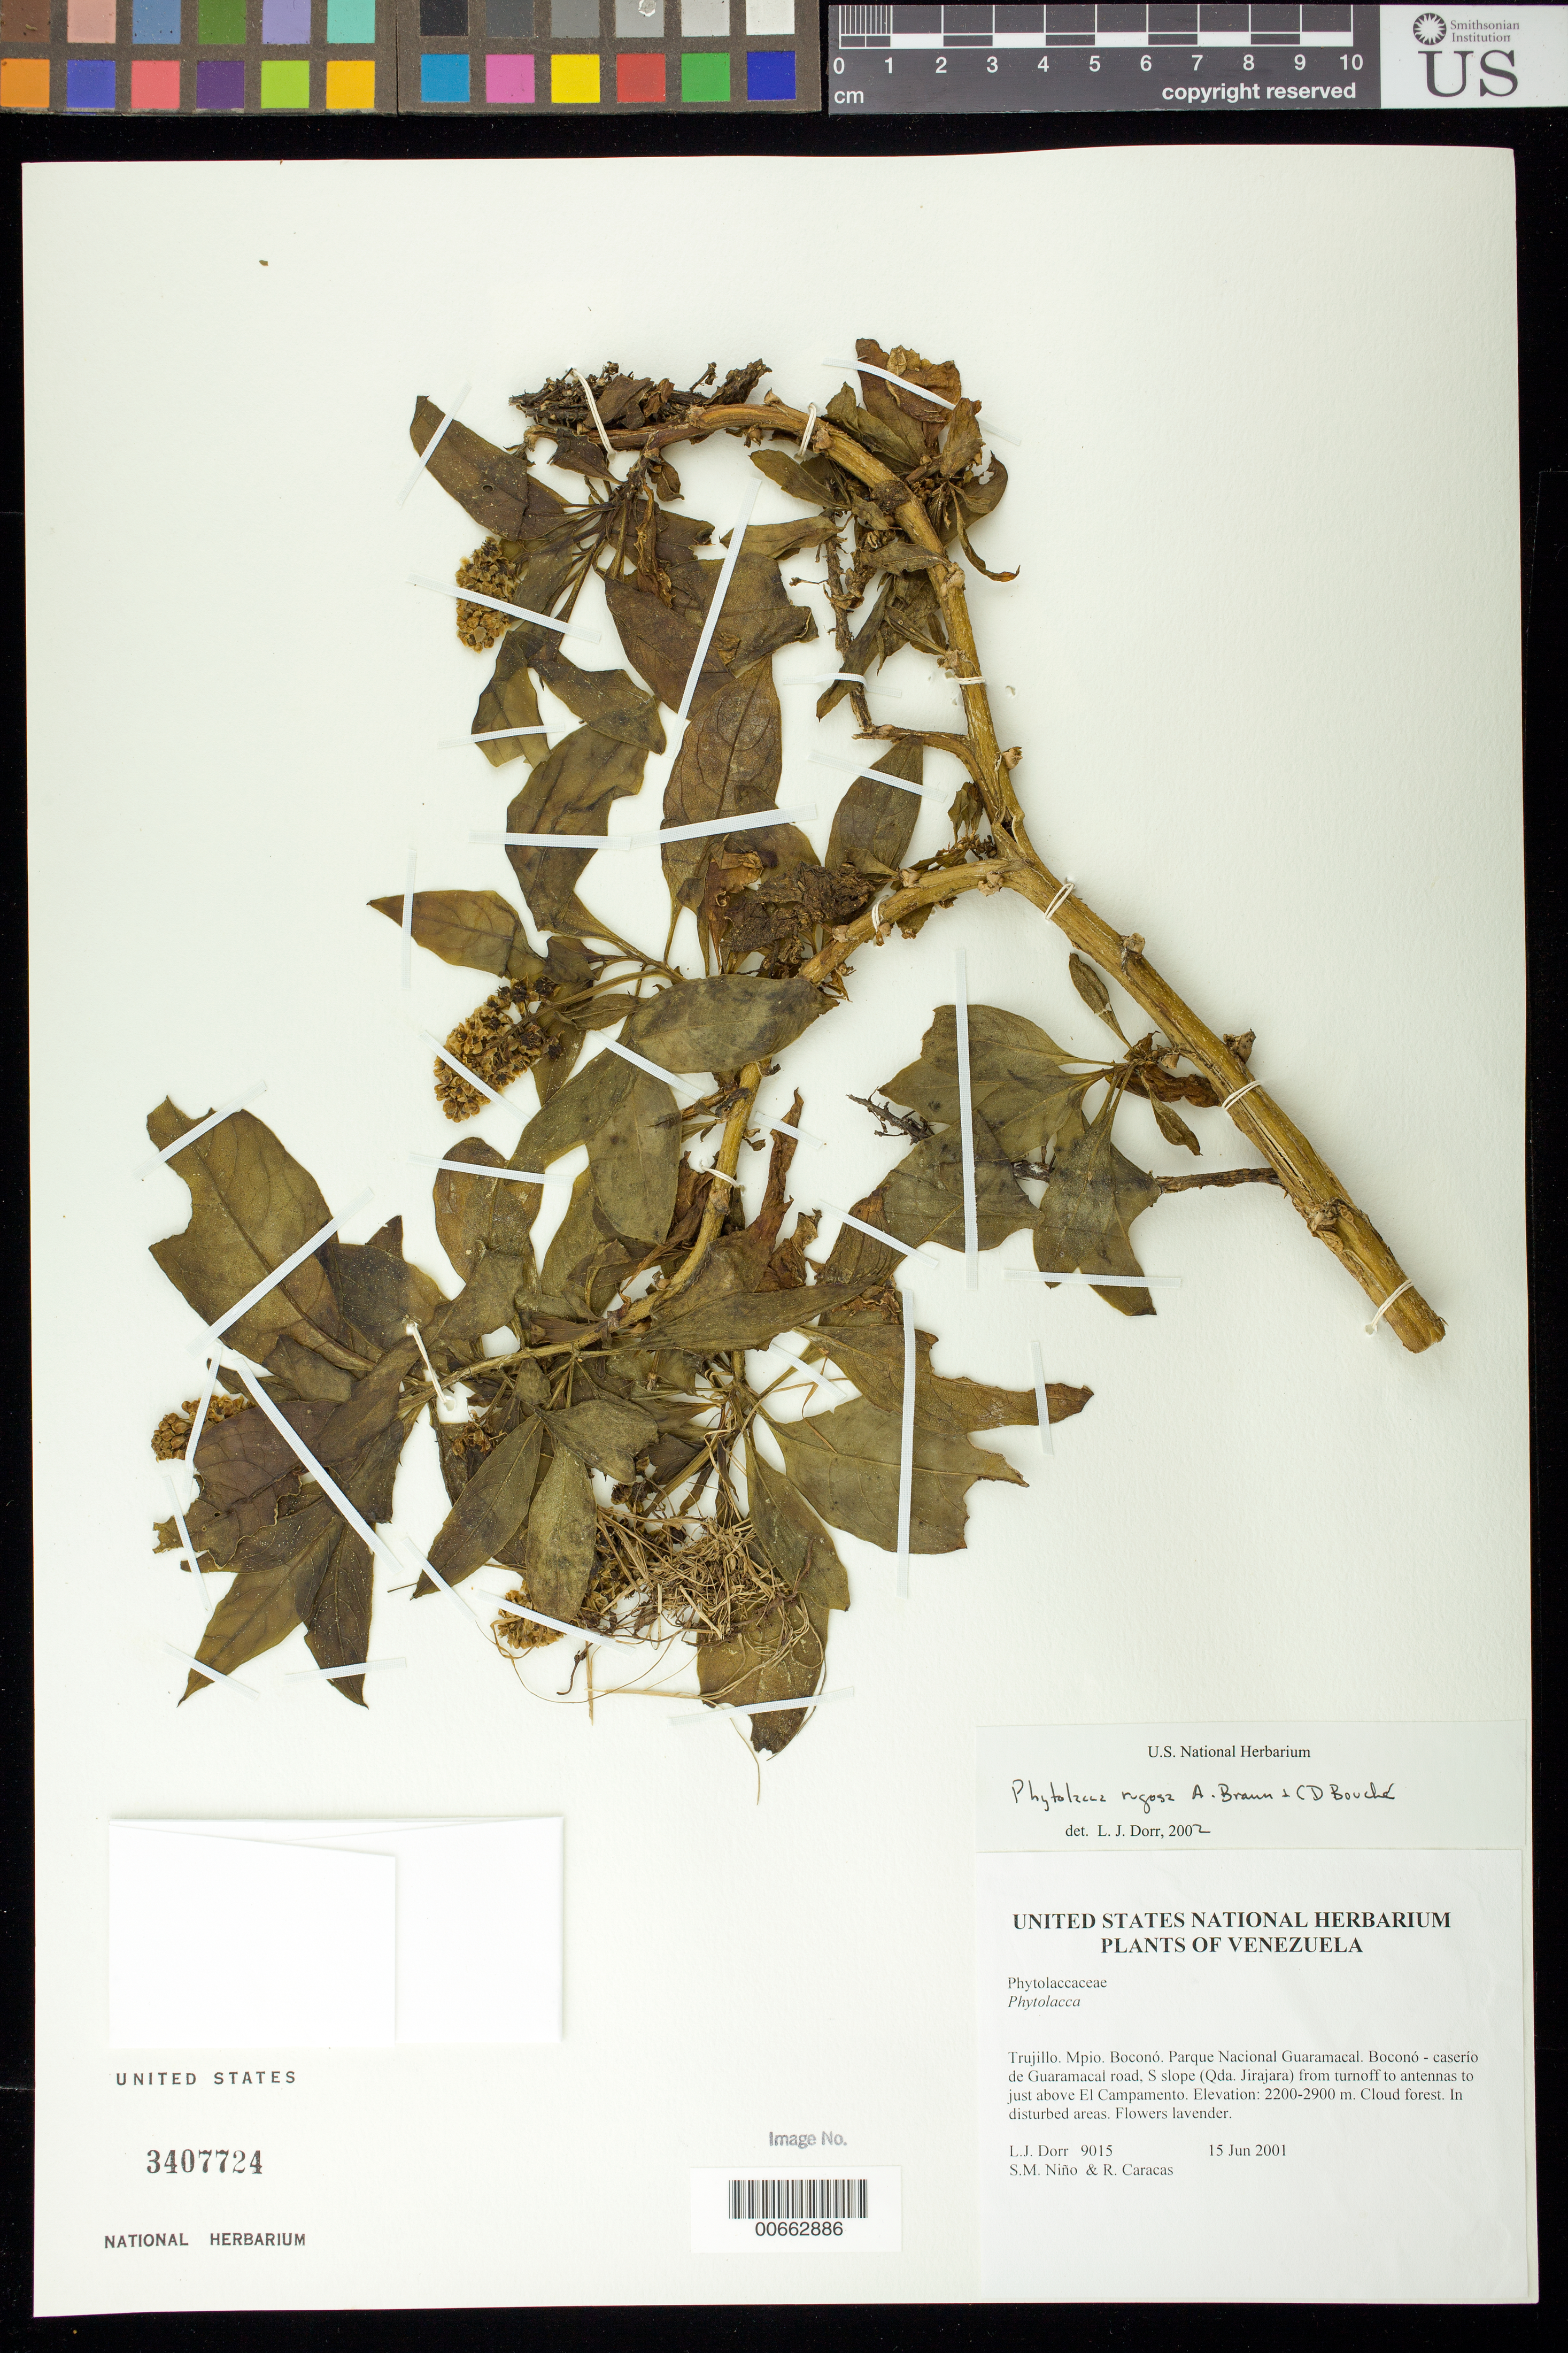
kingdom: Plantae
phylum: Tracheophyta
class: Magnoliopsida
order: Caryophyllales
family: Phytolaccaceae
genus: Phytolacca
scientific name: Phytolacca rugosa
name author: A. Braun & C.D. Bouché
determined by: Dorr, L. J., (BOT), Smithsonian Institution - National Museum of Natural History (UNITED STATES)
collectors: L. J. Dorr, S. M. Niño & R. Caracas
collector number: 9015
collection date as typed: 15 Jun 2001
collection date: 2001-06-15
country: Venezuela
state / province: Trujillo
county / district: Boconó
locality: Parque Nacional Guaramacal. Boconó-caserío de Guaramacal road, S slope (Qda. Jirajara) from turnoff to antennas to just above El Campamento.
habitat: Cloud forest.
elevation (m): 2200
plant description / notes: F, MO, NY, PORT, US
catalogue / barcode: US 3407724